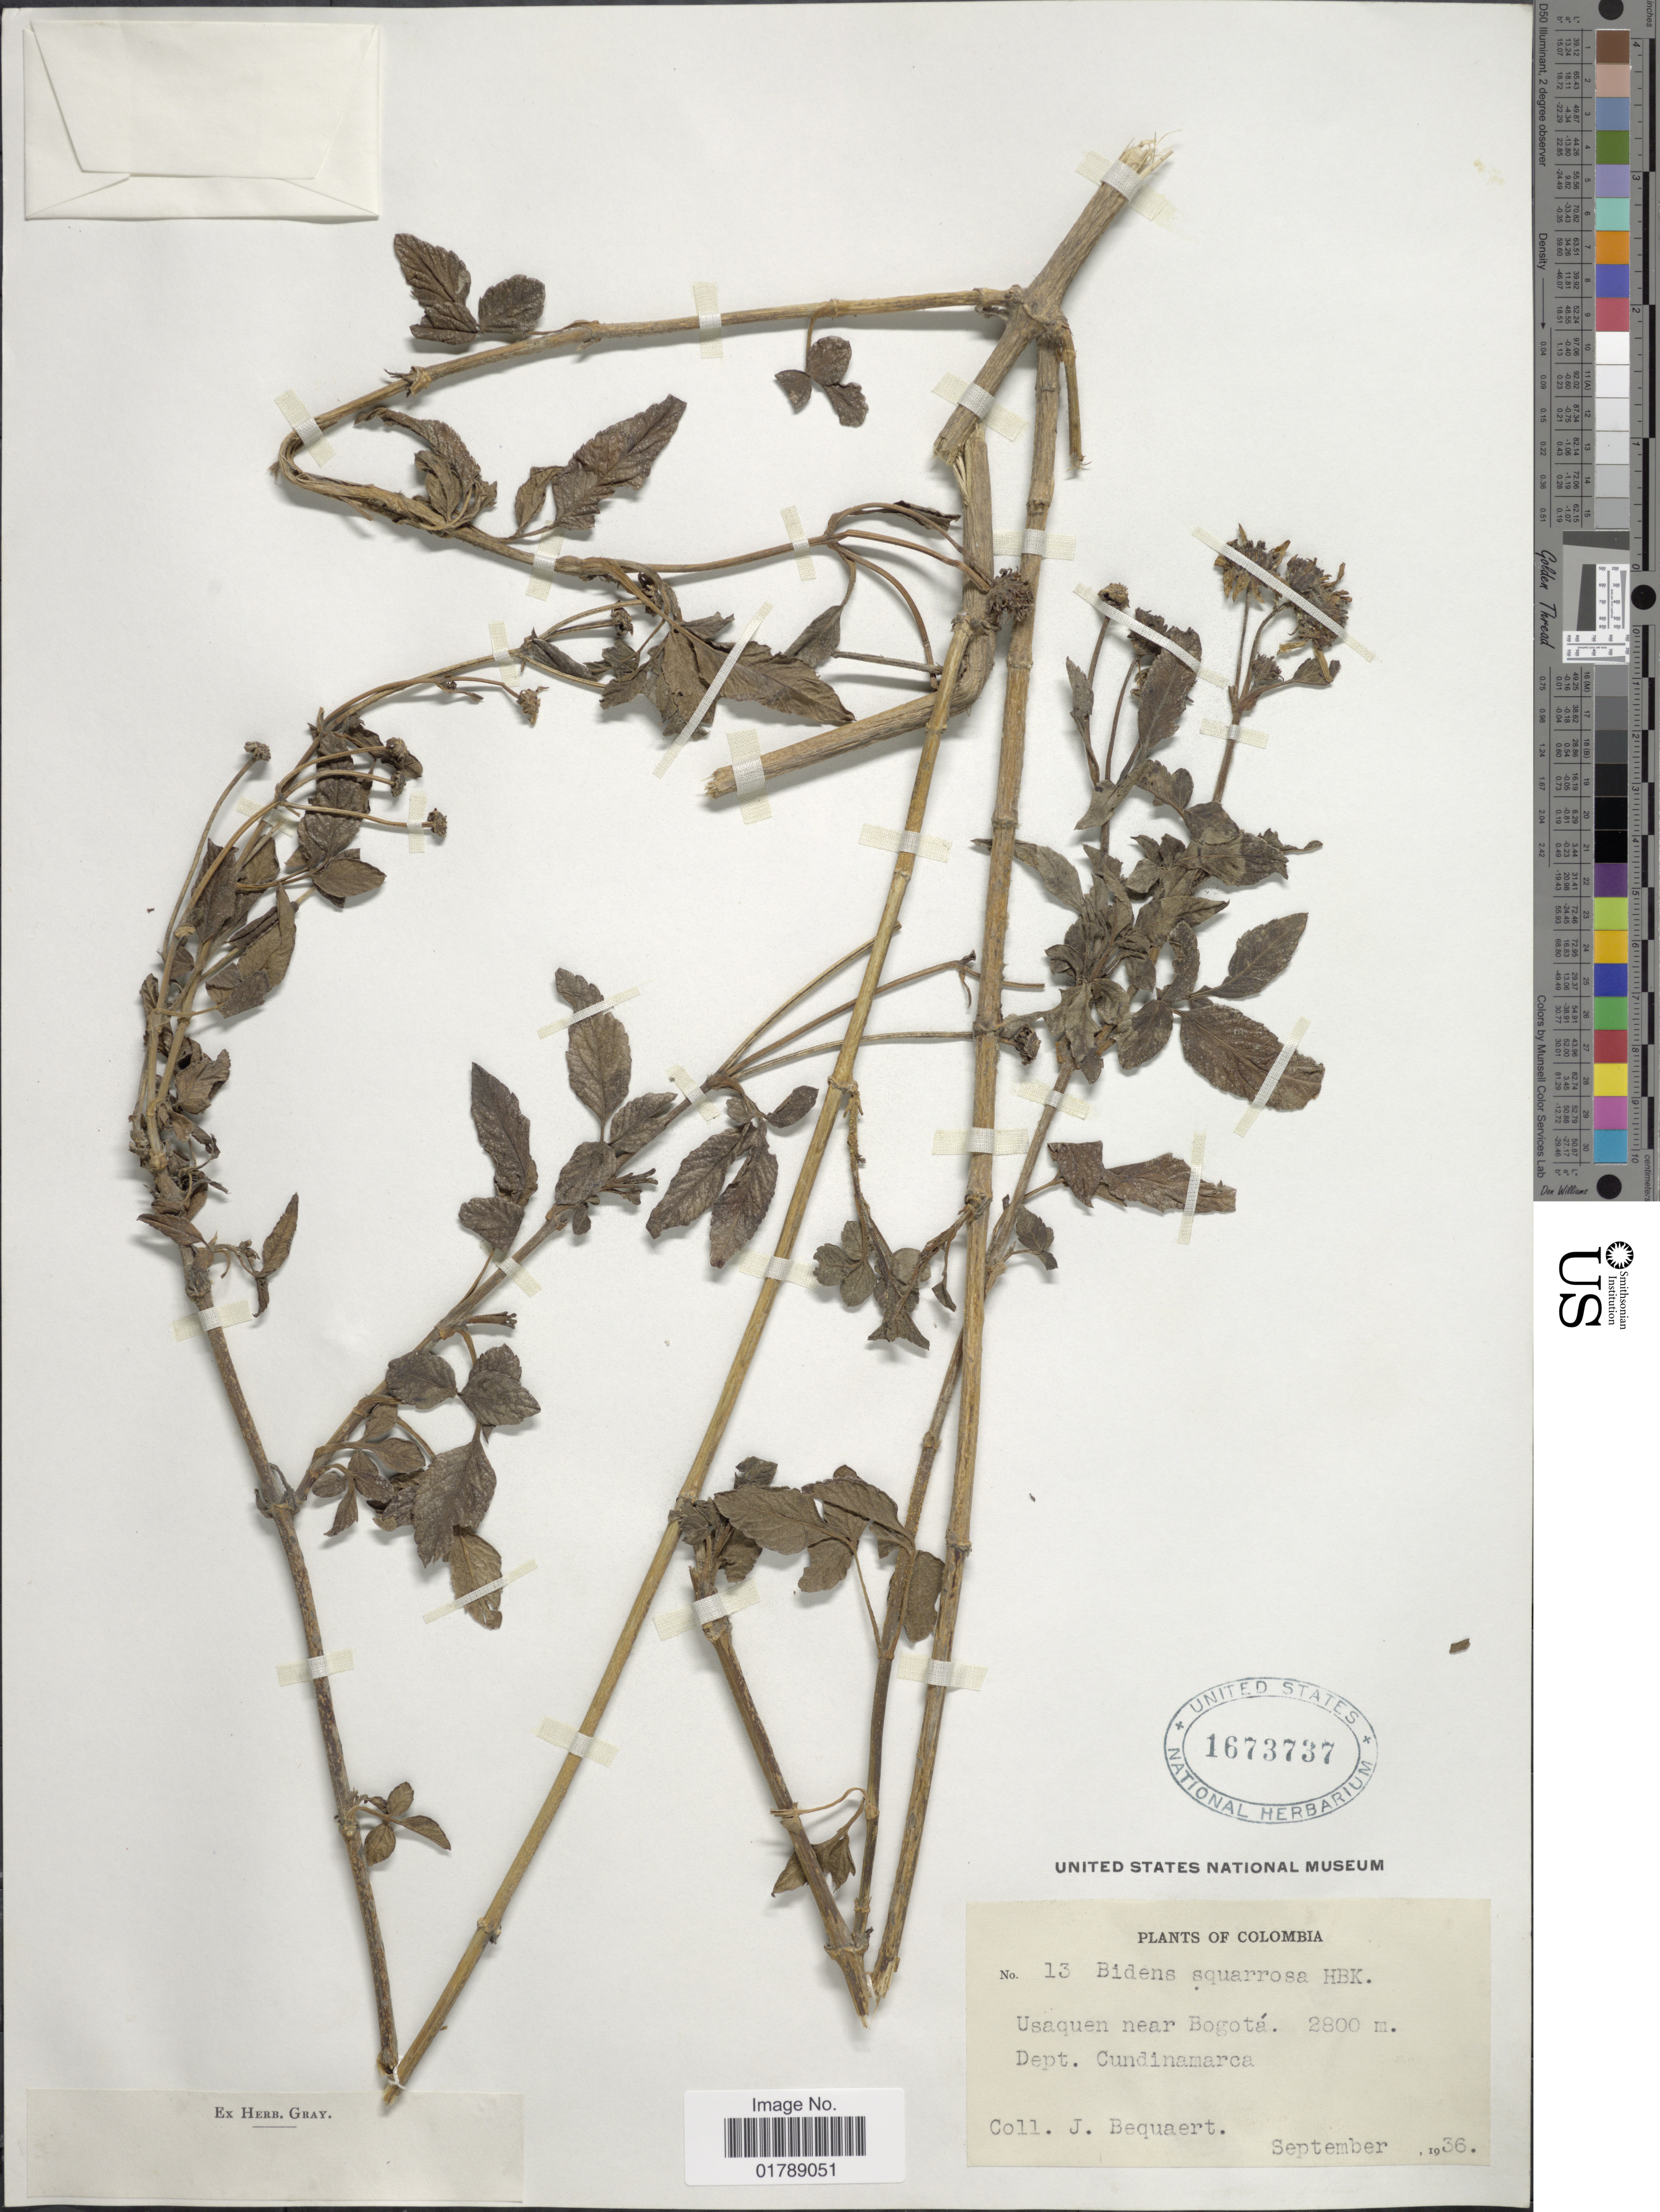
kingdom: Plantae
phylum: Tracheophyta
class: Magnoliopsida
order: Asterales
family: Asteraceae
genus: Bidens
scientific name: Bidens rubifolia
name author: Kunth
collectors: J. Bequaert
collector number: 13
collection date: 1936-09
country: Colombia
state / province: Cundinamarca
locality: Usaquen near Bogotá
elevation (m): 2800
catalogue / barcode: US 1673737